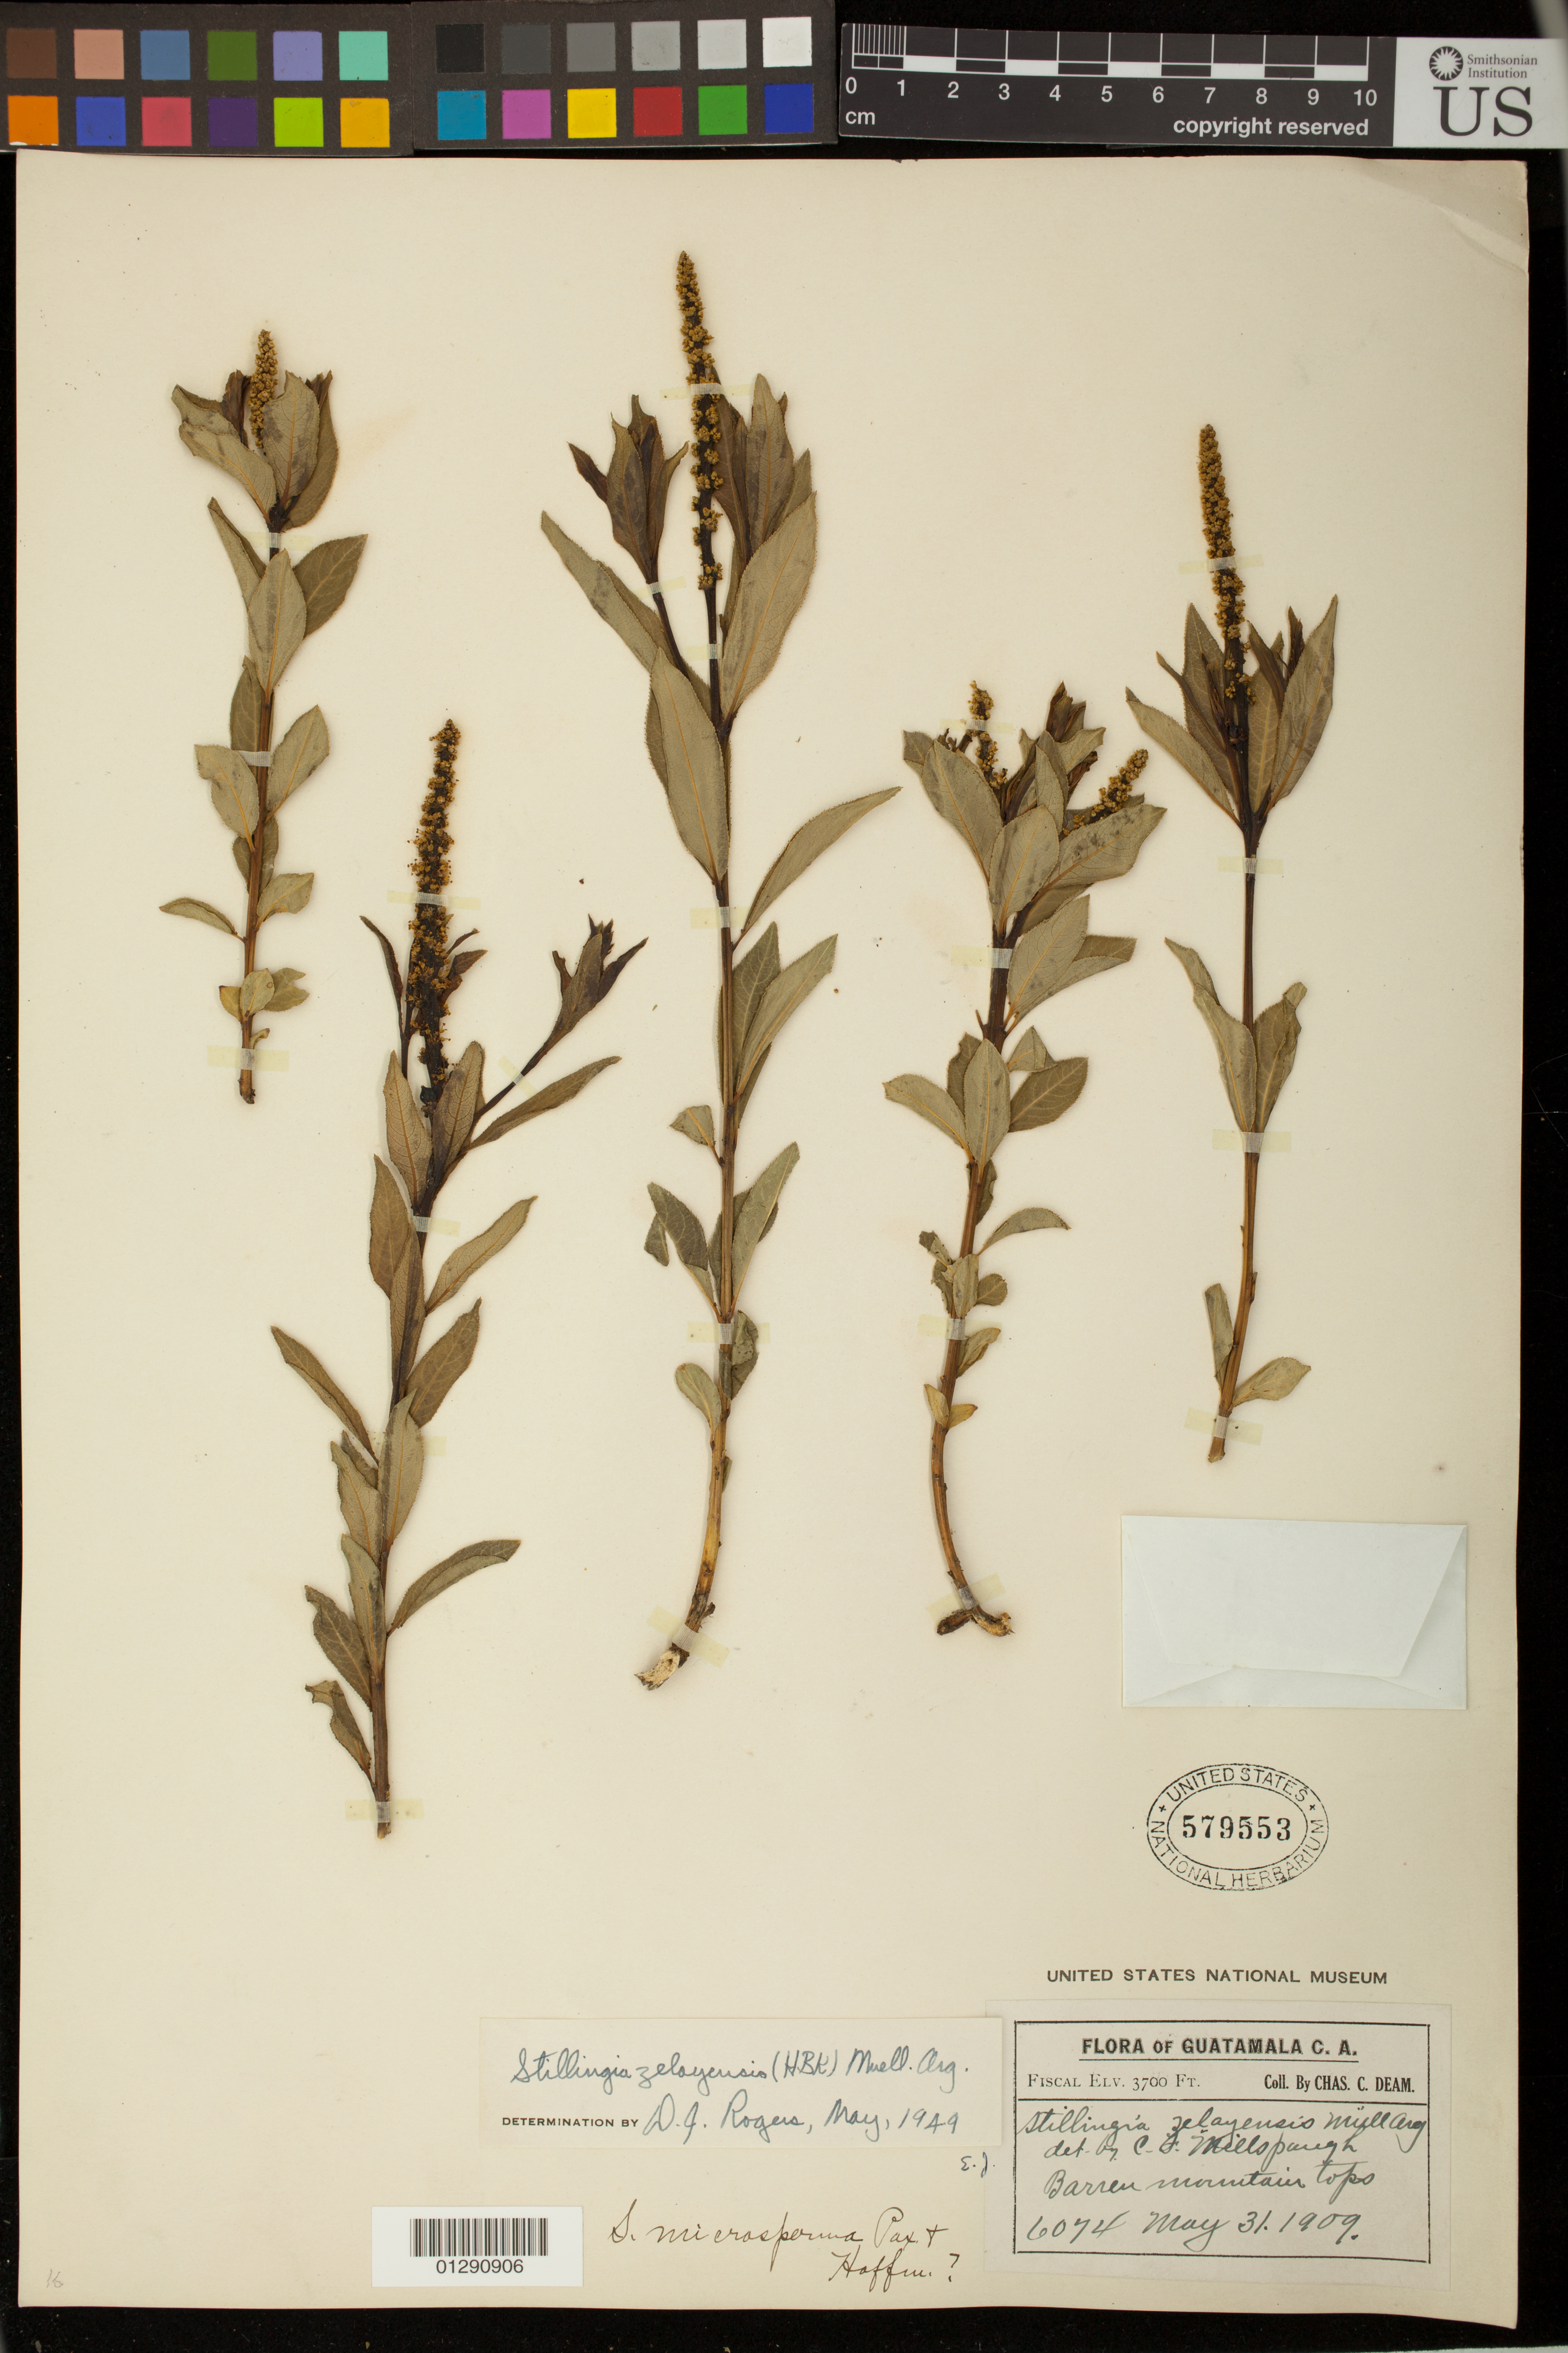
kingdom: Plantae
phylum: Tracheophyta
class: Magnoliopsida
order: Malpighiales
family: Euphorbiaceae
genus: Stillingia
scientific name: Stillingia zelayensis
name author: (Kunth) Müll. Arg.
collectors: C. C. Deam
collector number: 6074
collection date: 1909-05-31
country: Guatemala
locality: Barren mountain tops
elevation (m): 1128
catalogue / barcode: US 579553